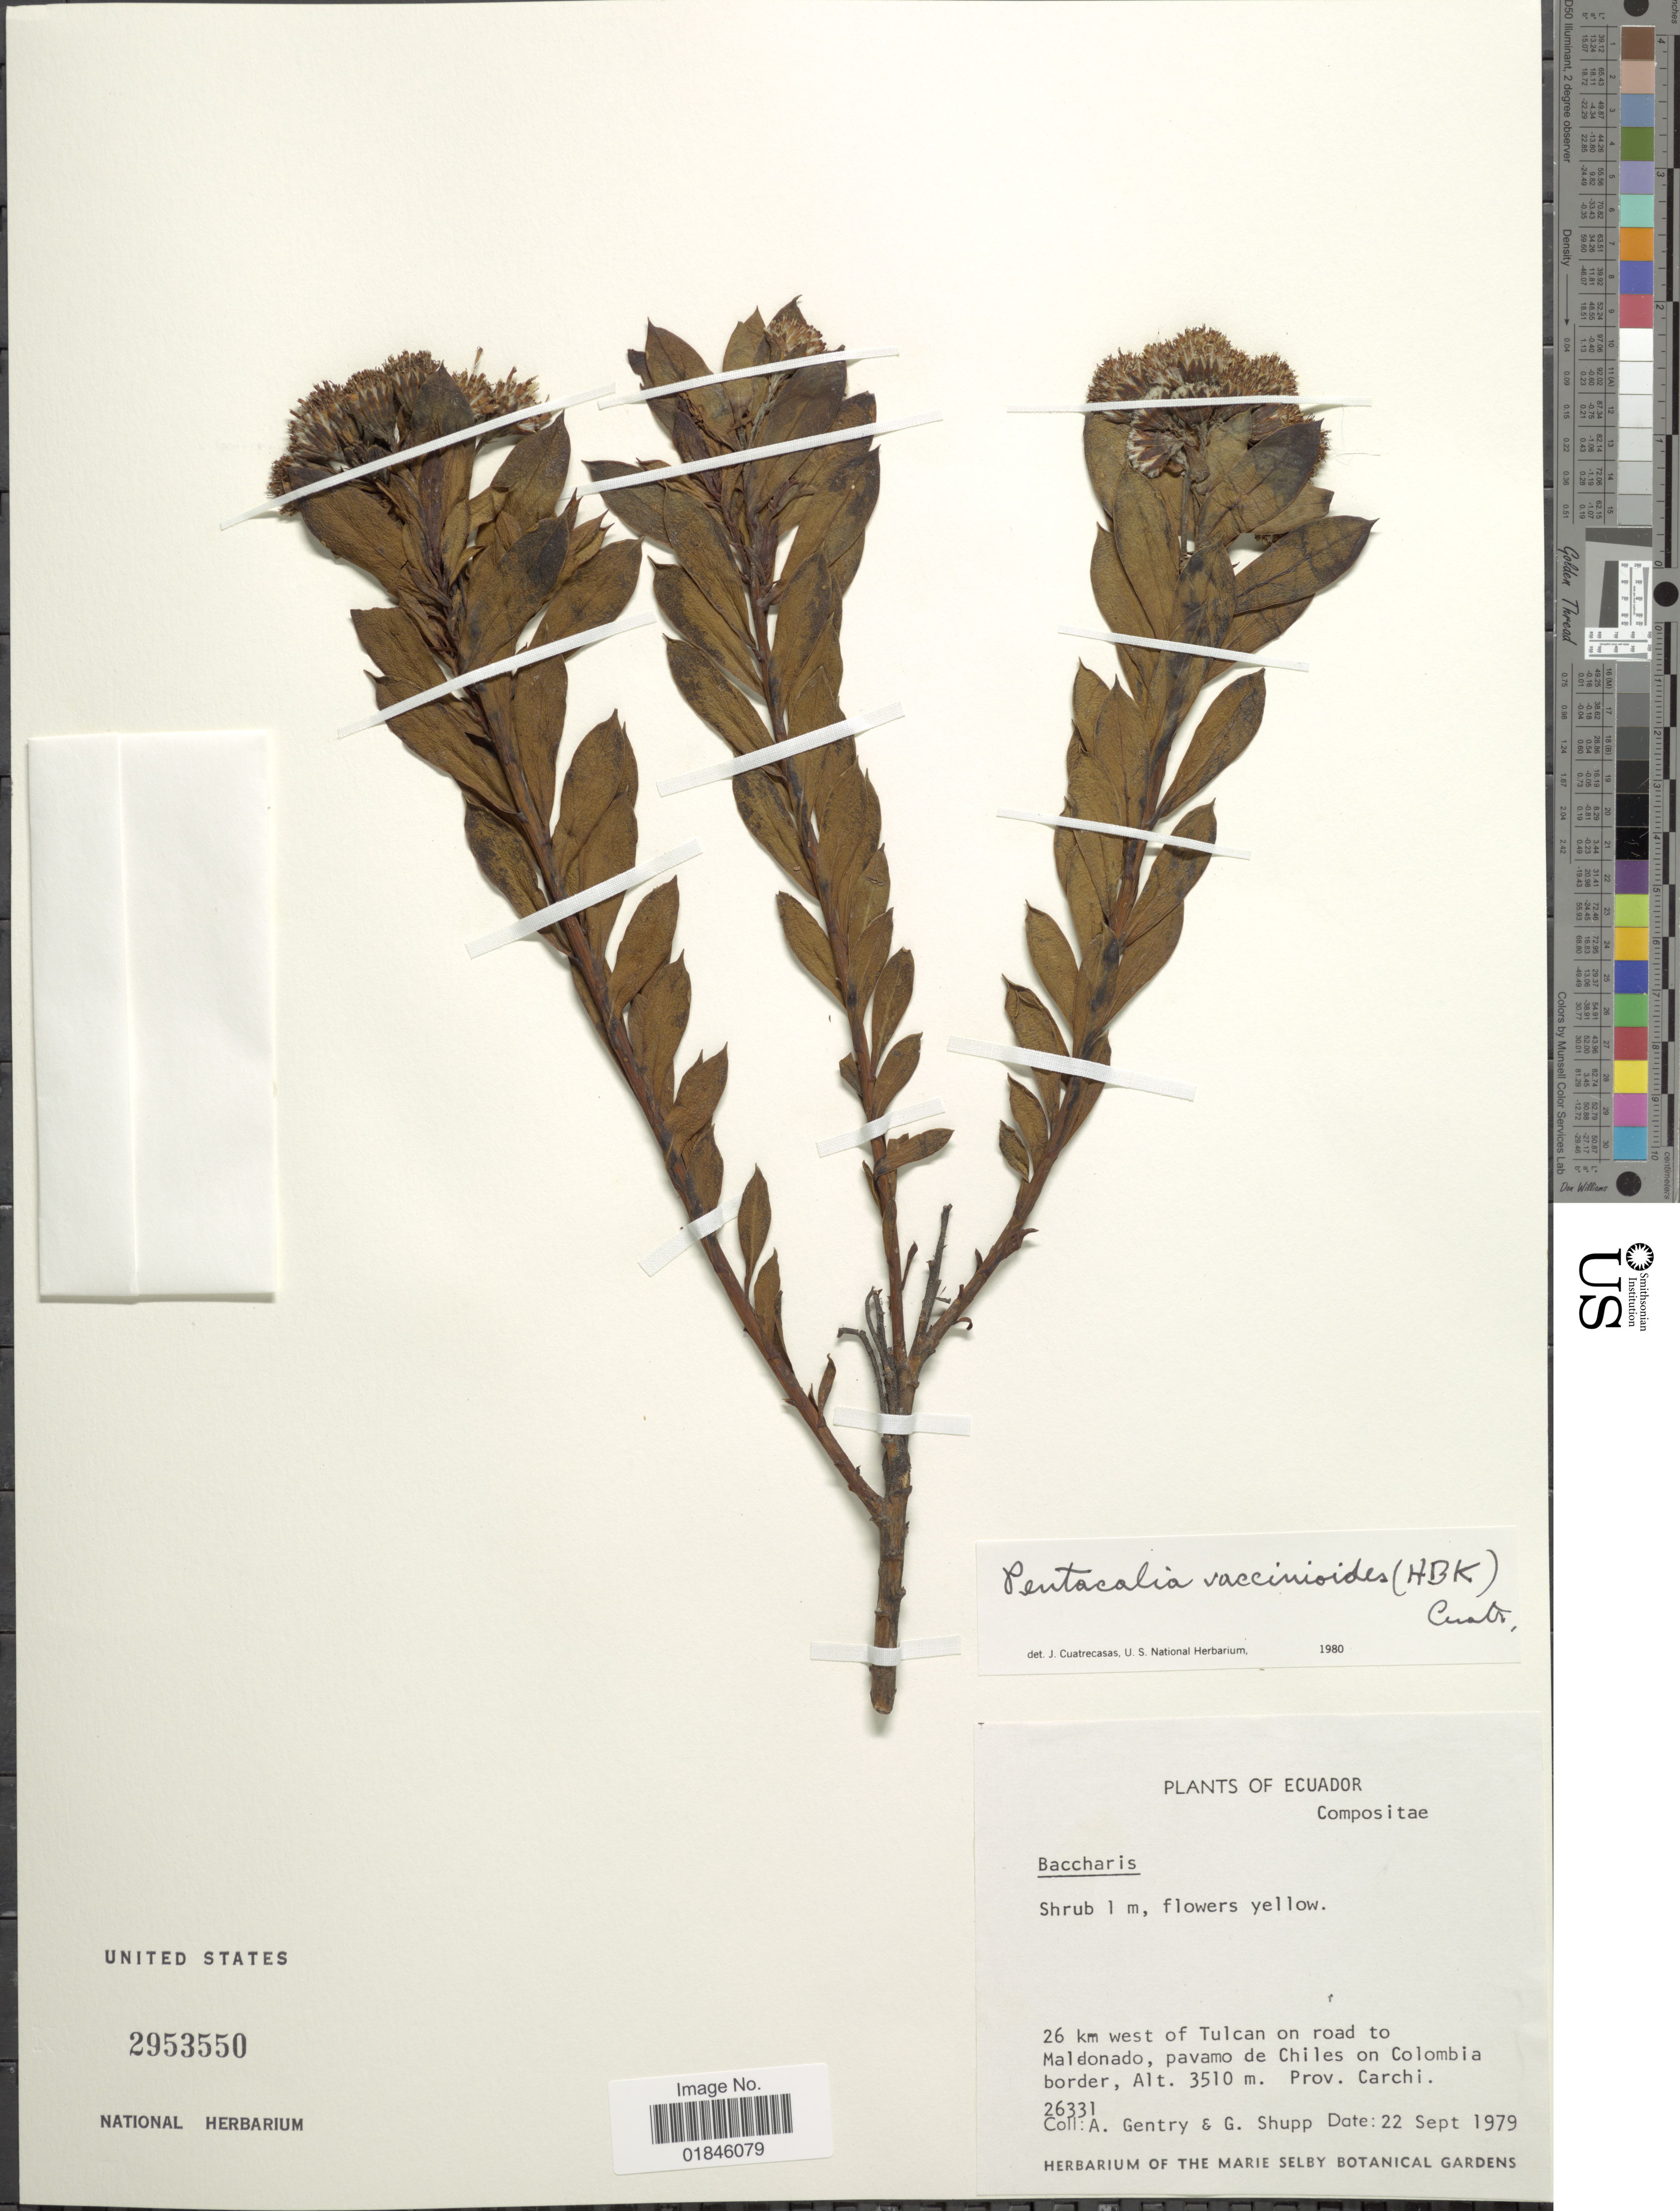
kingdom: Plantae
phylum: Tracheophyta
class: Magnoliopsida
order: Asterales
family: Asteraceae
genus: Pentacalia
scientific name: Pentacalia vaccinioides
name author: (Kunth) Cuatrec.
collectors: A. H. Gentry & G. Shupp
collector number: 26331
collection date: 1979-09-22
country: Ecuador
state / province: Carchi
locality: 26 km west of Tulcan on road to Maldonado, pavamo de Chiles on Colombia border. Prov. Carchi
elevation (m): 3510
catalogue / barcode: US 2953550